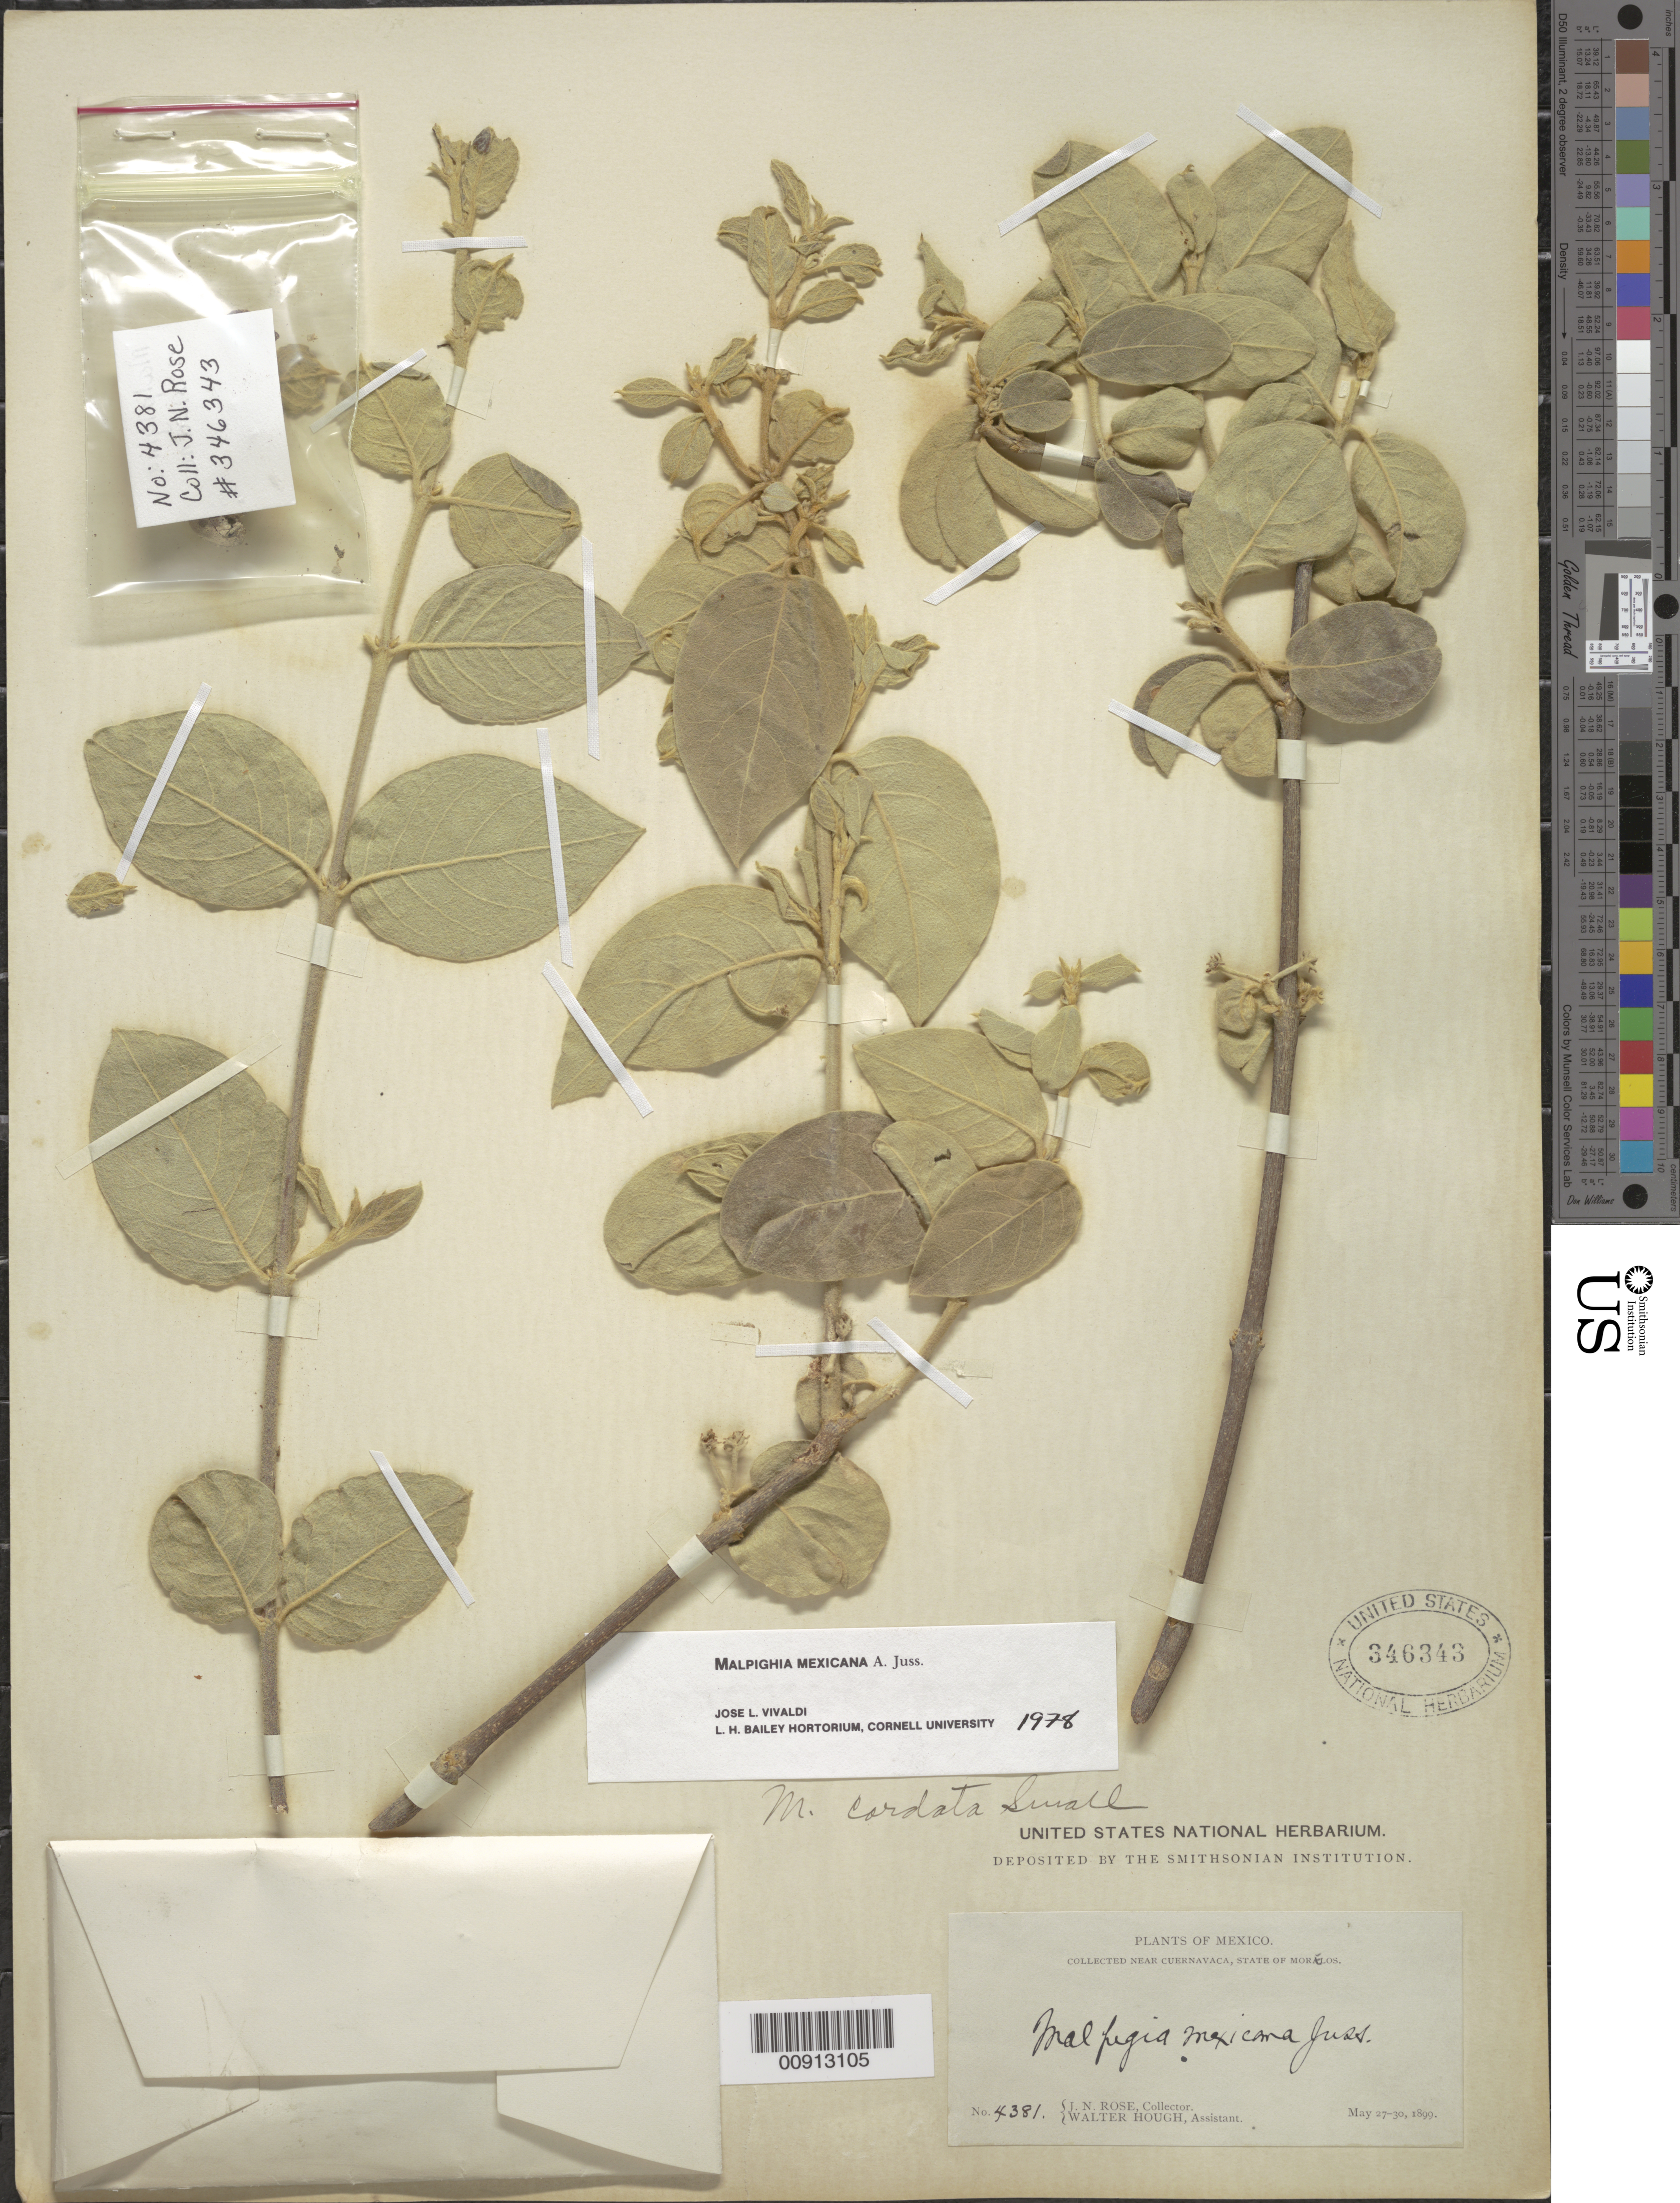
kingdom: Plantae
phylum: Tracheophyta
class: Magnoliopsida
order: Malpighiales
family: Malpighiaceae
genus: Malpighia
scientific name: Malpighia mexicana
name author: A. Juss.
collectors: J. N. Rose & W. Hough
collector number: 4381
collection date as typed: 27 May 1899 to 30 May 1899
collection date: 1899-05-27/1899-05-30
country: Mexico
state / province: Morelos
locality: Near Cuernavaca, Morelos.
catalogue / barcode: US 346343